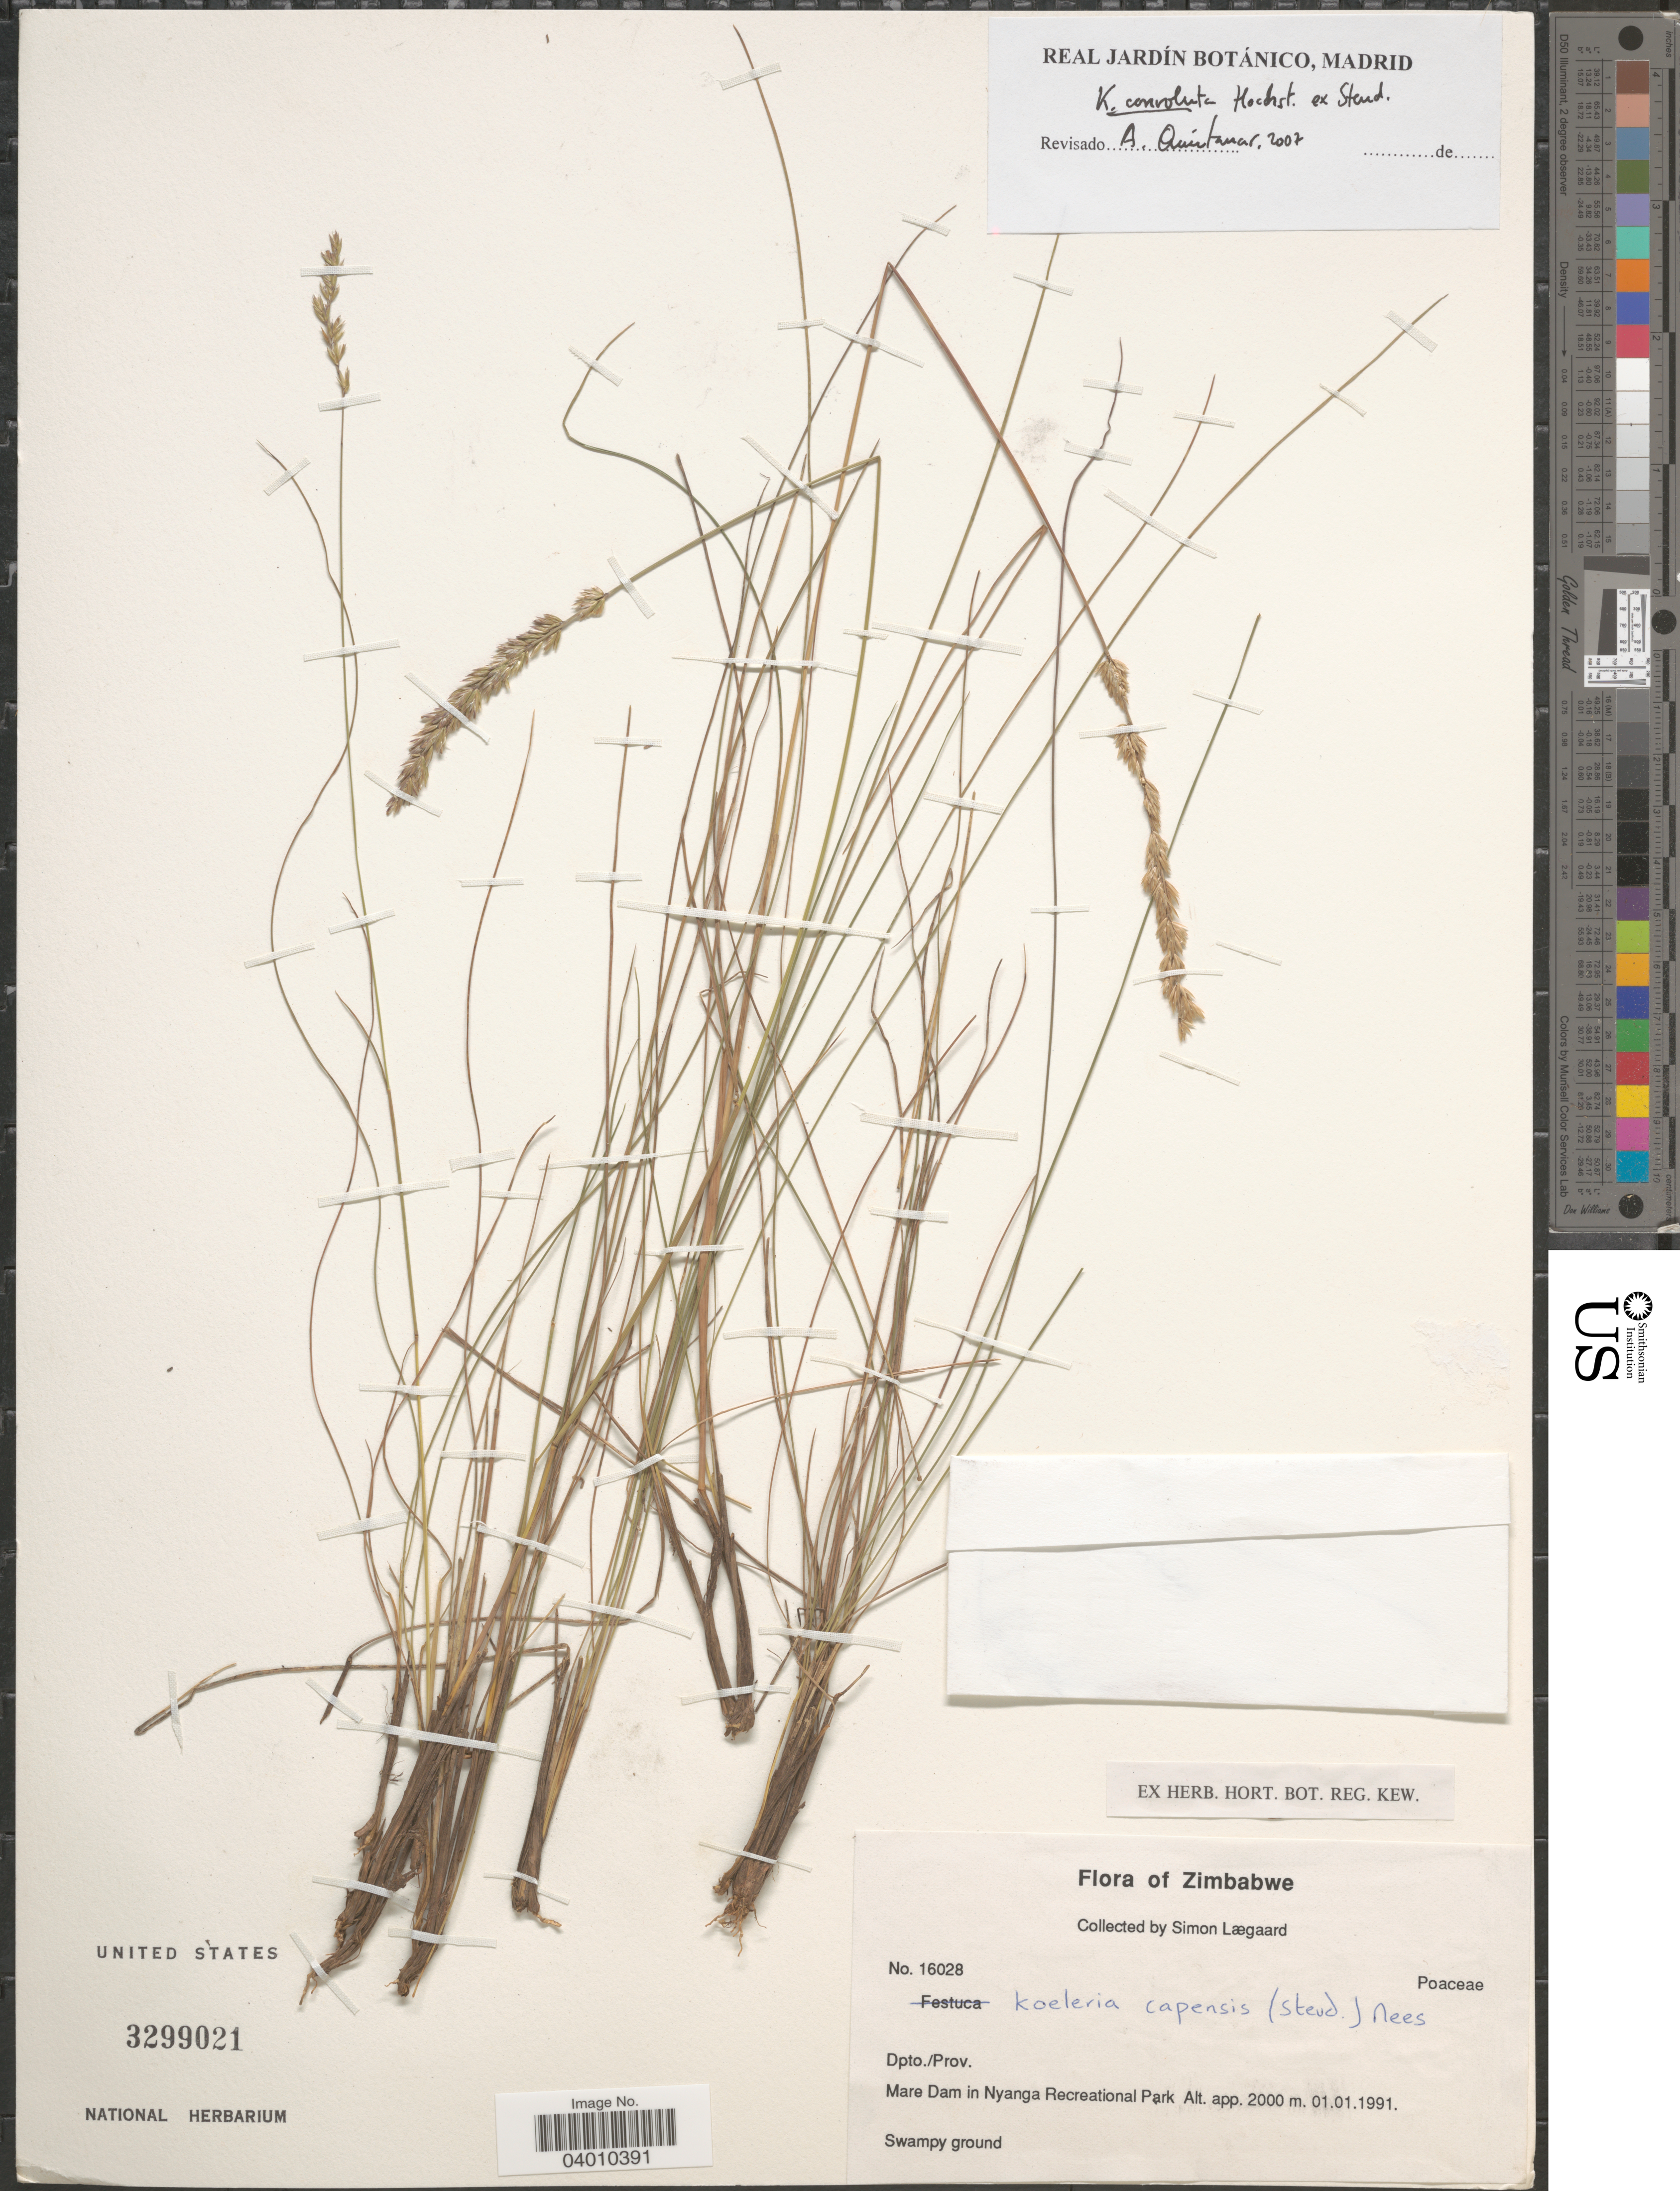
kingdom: Plantae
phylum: Tracheophyta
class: Liliopsida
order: Poales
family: Poaceae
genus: Koeleria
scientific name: Koeleria capensis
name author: (Steud.) Nees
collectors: S. Lægaard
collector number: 16028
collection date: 1991-01-01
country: Zimbabwe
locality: Mare Dam in Nyanga Recreational Park.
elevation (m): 2000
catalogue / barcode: US 3299021